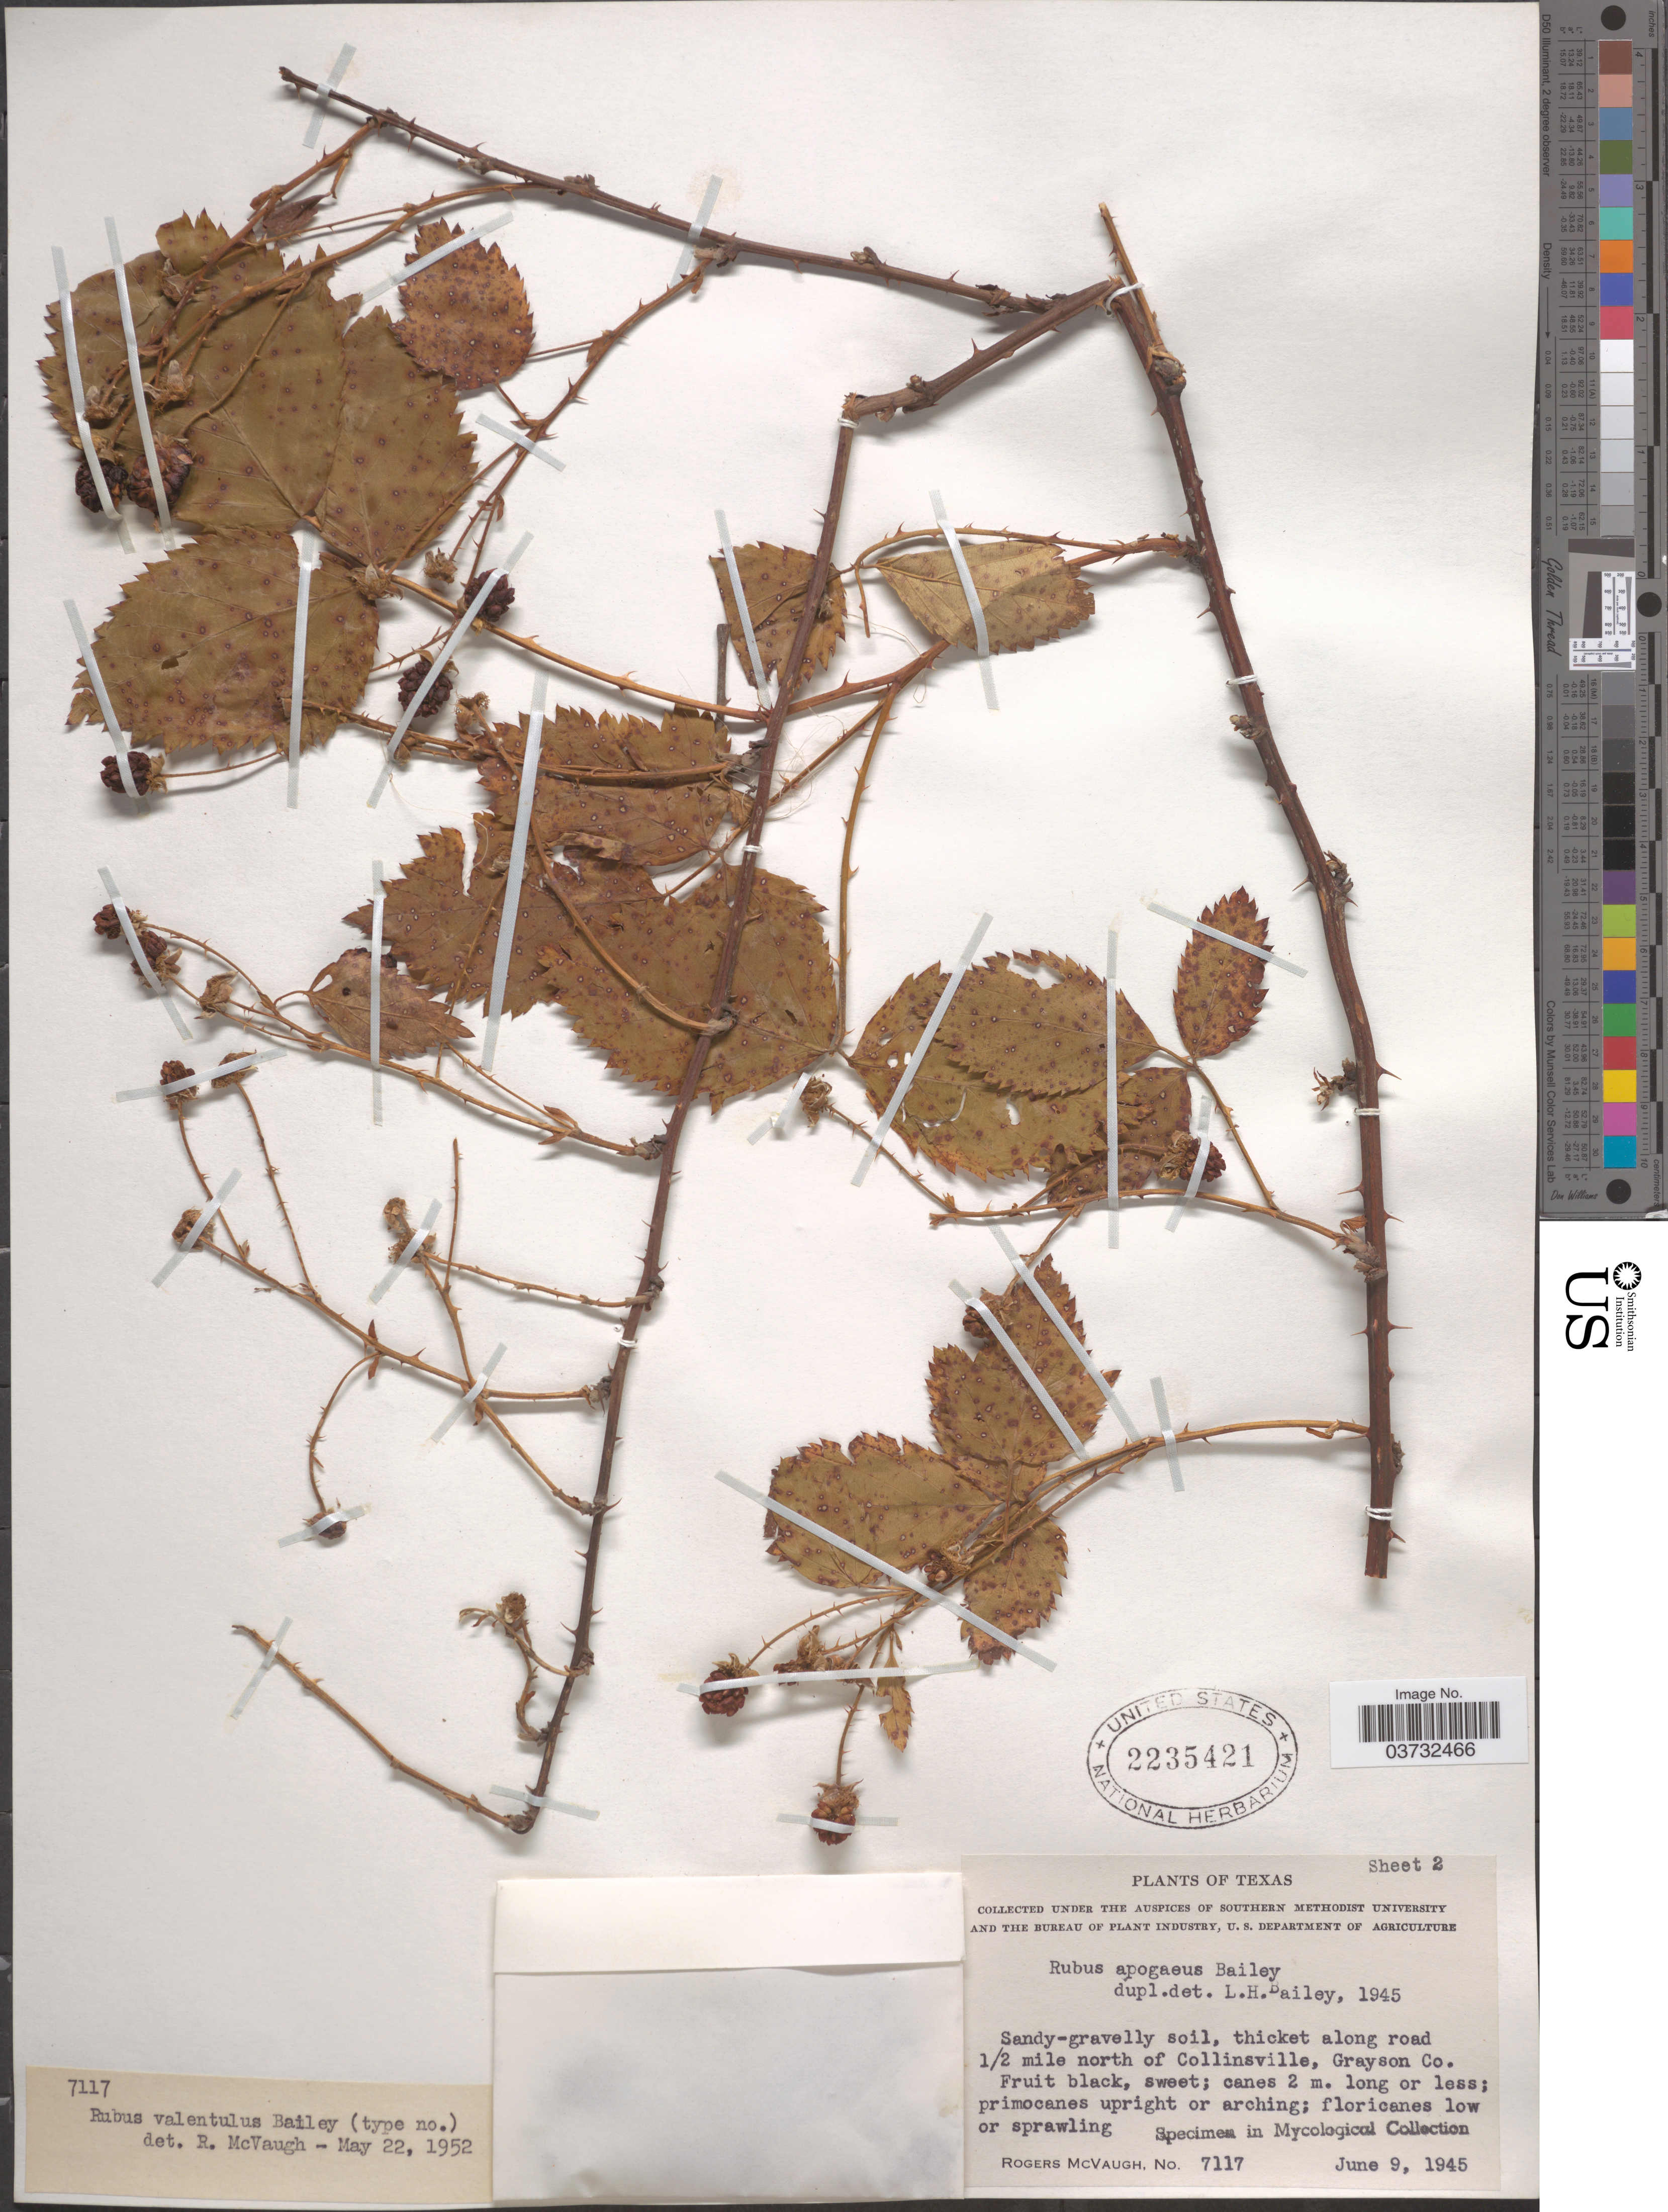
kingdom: Plantae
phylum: Tracheophyta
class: Magnoliopsida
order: Rosales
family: Rosaceae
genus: Rubus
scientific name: Rubus valentulus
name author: L.H. Bailey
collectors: R. McVaugh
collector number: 7117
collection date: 1945-06-09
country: United States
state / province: Texas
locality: Thicket along road ½ mile north of Collinsville, Grayson Co.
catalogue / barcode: US 2235421